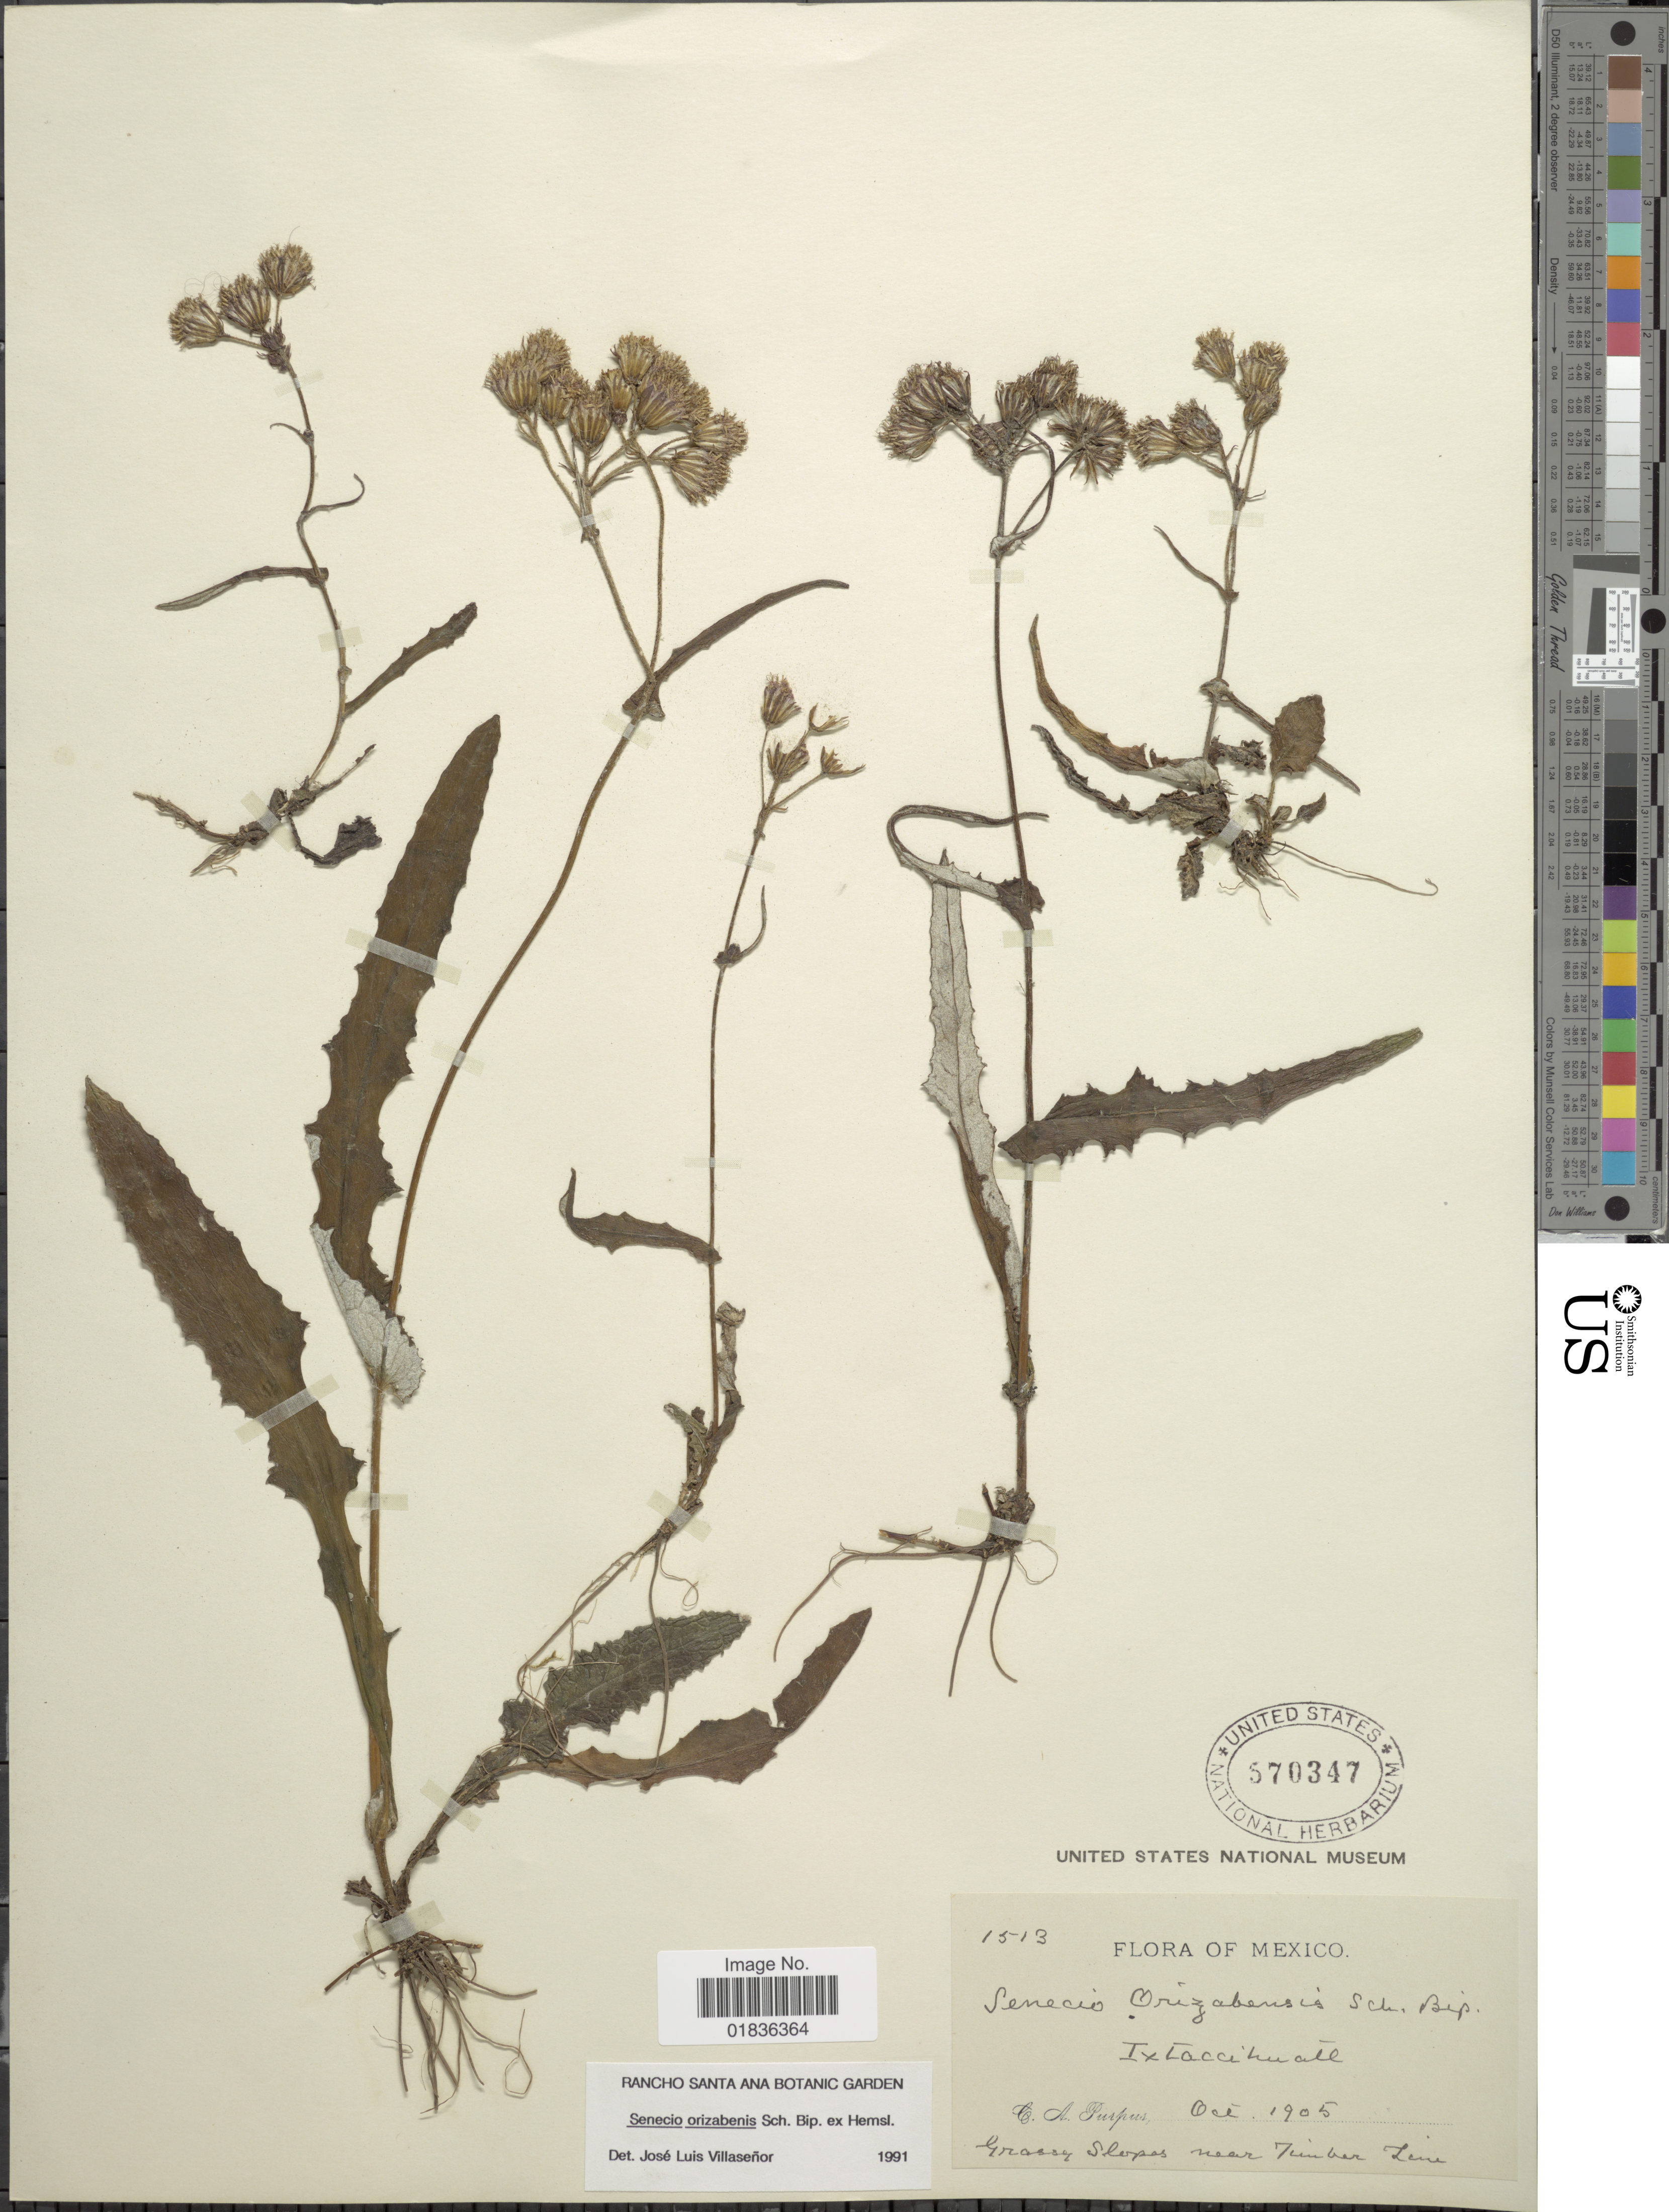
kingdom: Plantae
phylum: Tracheophyta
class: Magnoliopsida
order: Asterales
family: Asteraceae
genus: Senecio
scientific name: Senecio orizabensis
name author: Sch. Bip. & Hemsl.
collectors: C. A. Purpus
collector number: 1513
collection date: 1905-10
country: Mexico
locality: Ixtaccihuatl, grassy slopes near timber line.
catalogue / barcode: US 570347